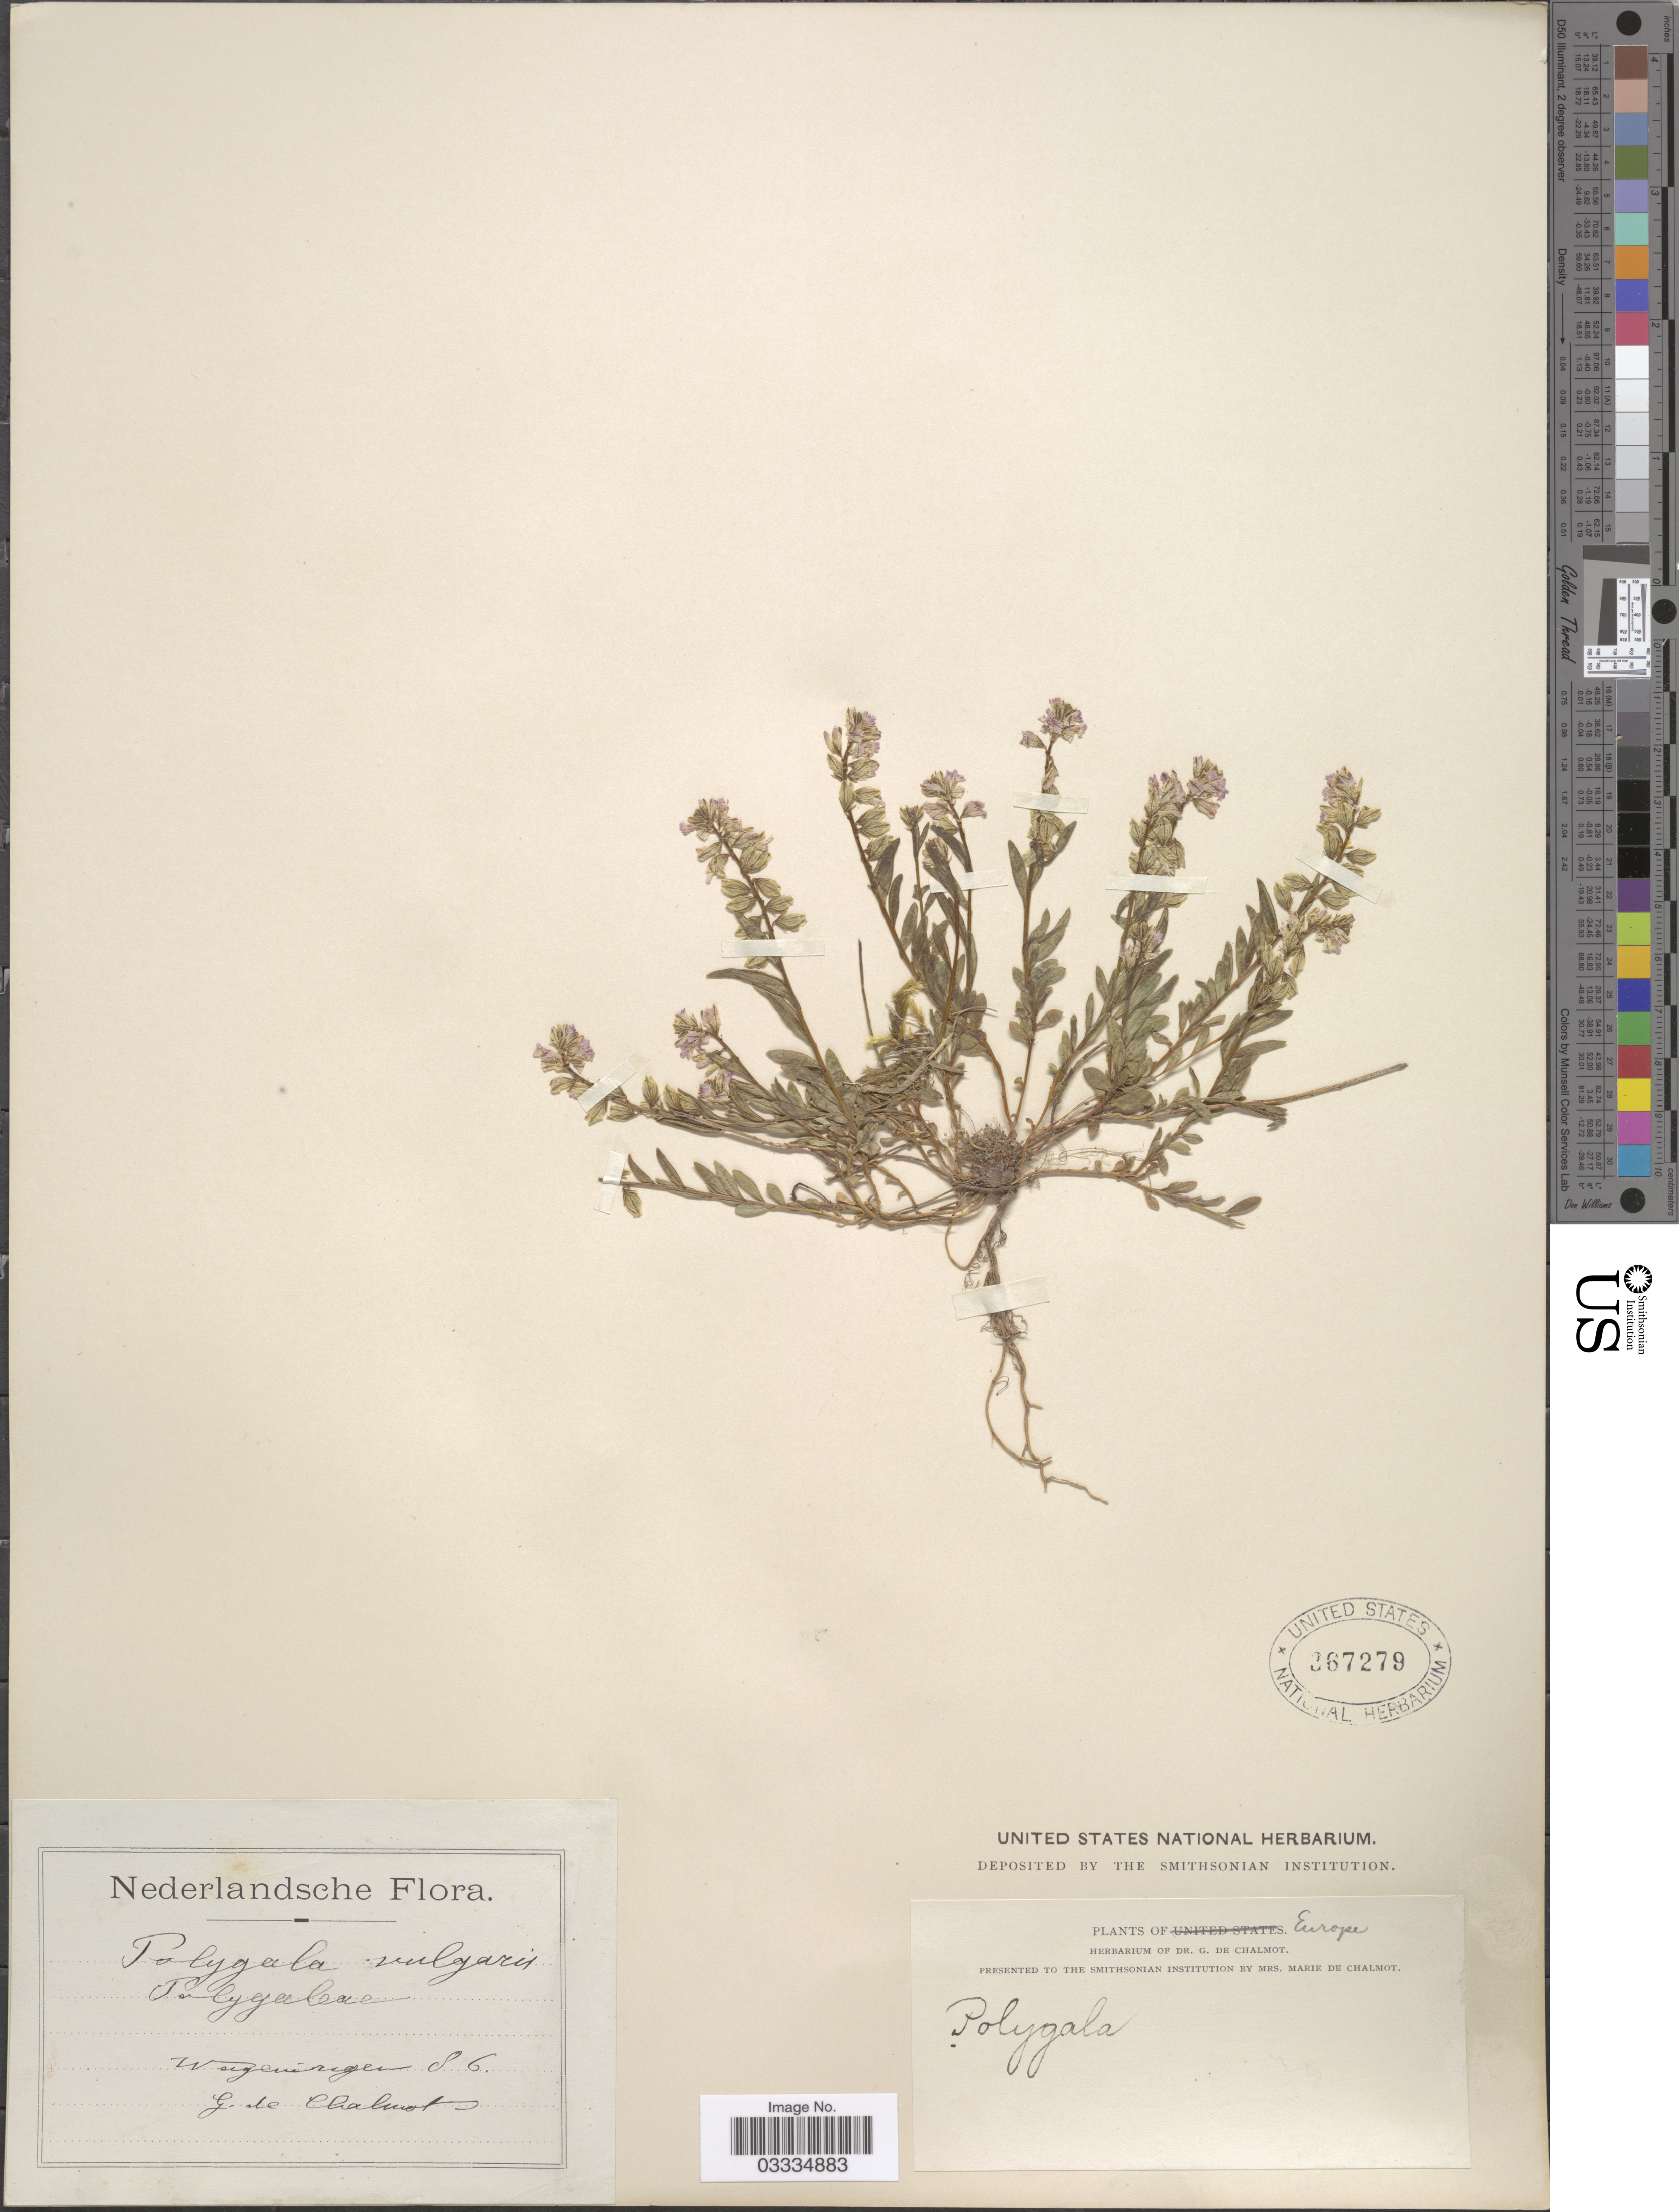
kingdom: Plantae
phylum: Tracheophyta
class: Magnoliopsida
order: Fabales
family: Polygalaceae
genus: Polygala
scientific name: Polygala vulgaris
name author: L.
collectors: G. de Chalmot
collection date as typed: Transcribed d/m/y: //86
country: Netherlands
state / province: Gelderland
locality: Wageningen.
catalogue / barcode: US 367279